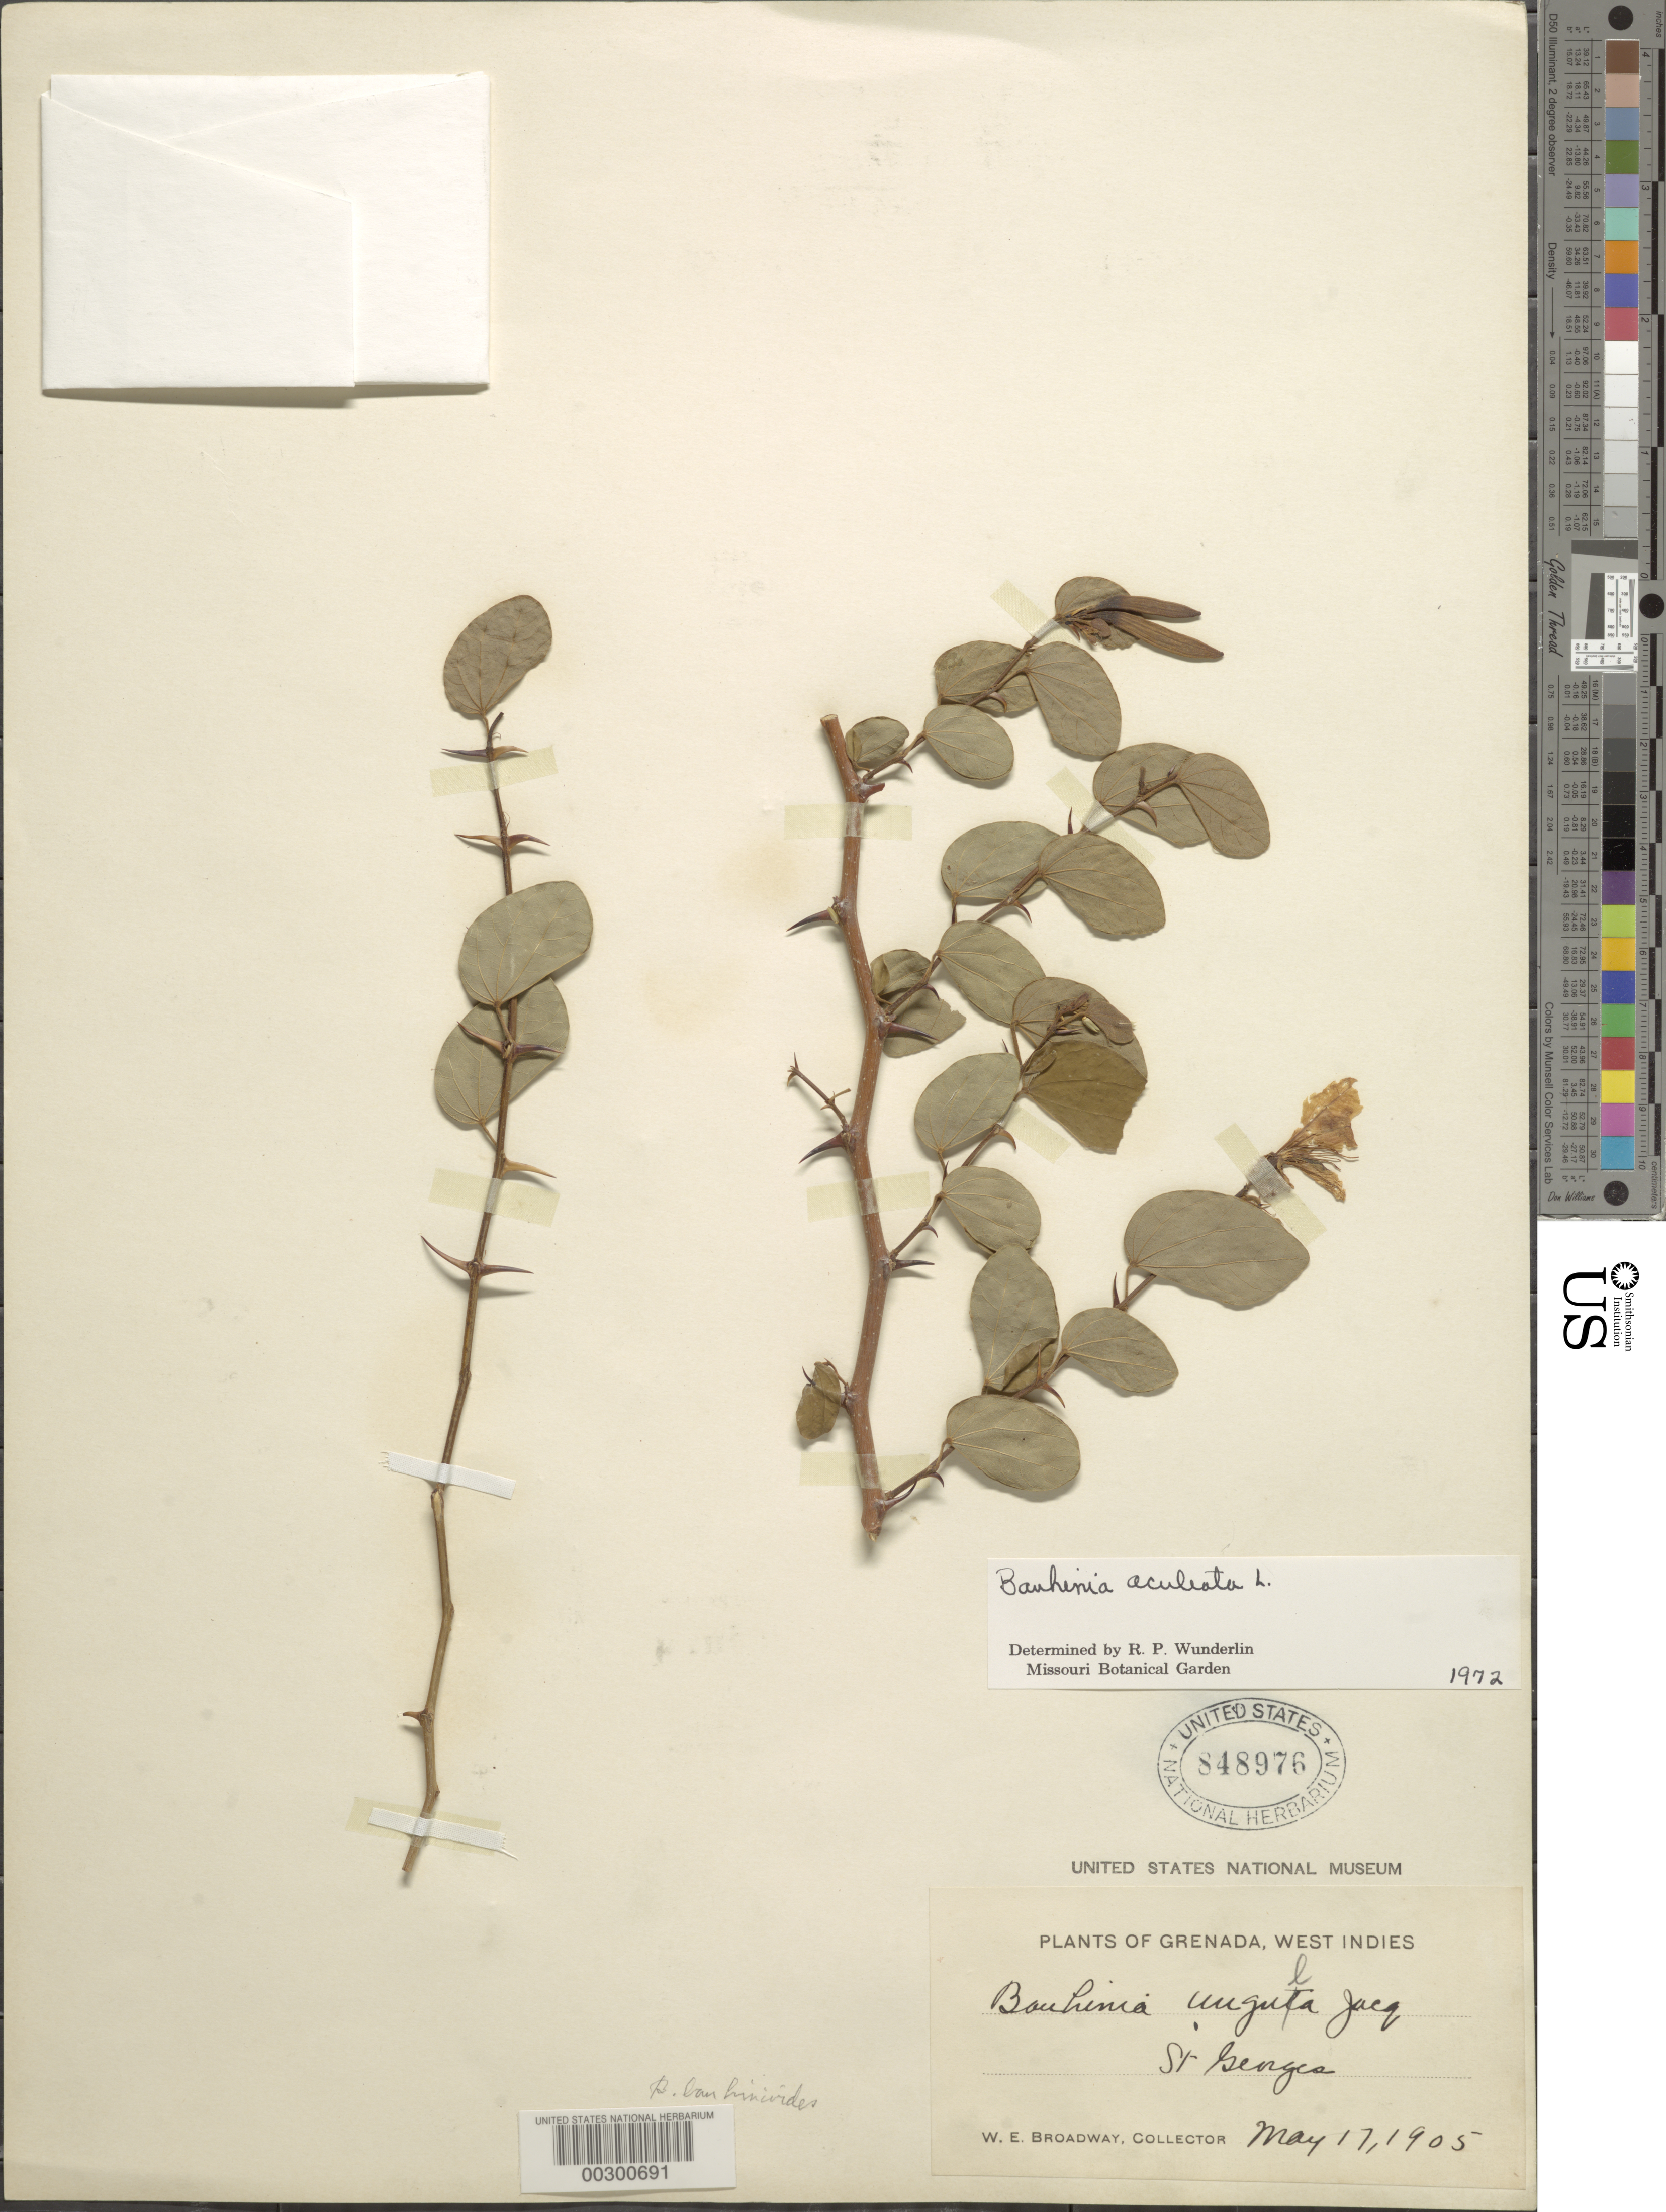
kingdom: Plantae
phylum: Tracheophyta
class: Magnoliopsida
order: Fabales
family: Fabaceae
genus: Bauhinia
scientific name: Bauhinia aculeata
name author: L.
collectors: W. E. Broadway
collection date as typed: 17 May 1905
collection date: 1905-05-17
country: Grenada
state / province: Saint George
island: Grenada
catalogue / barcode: US 848976